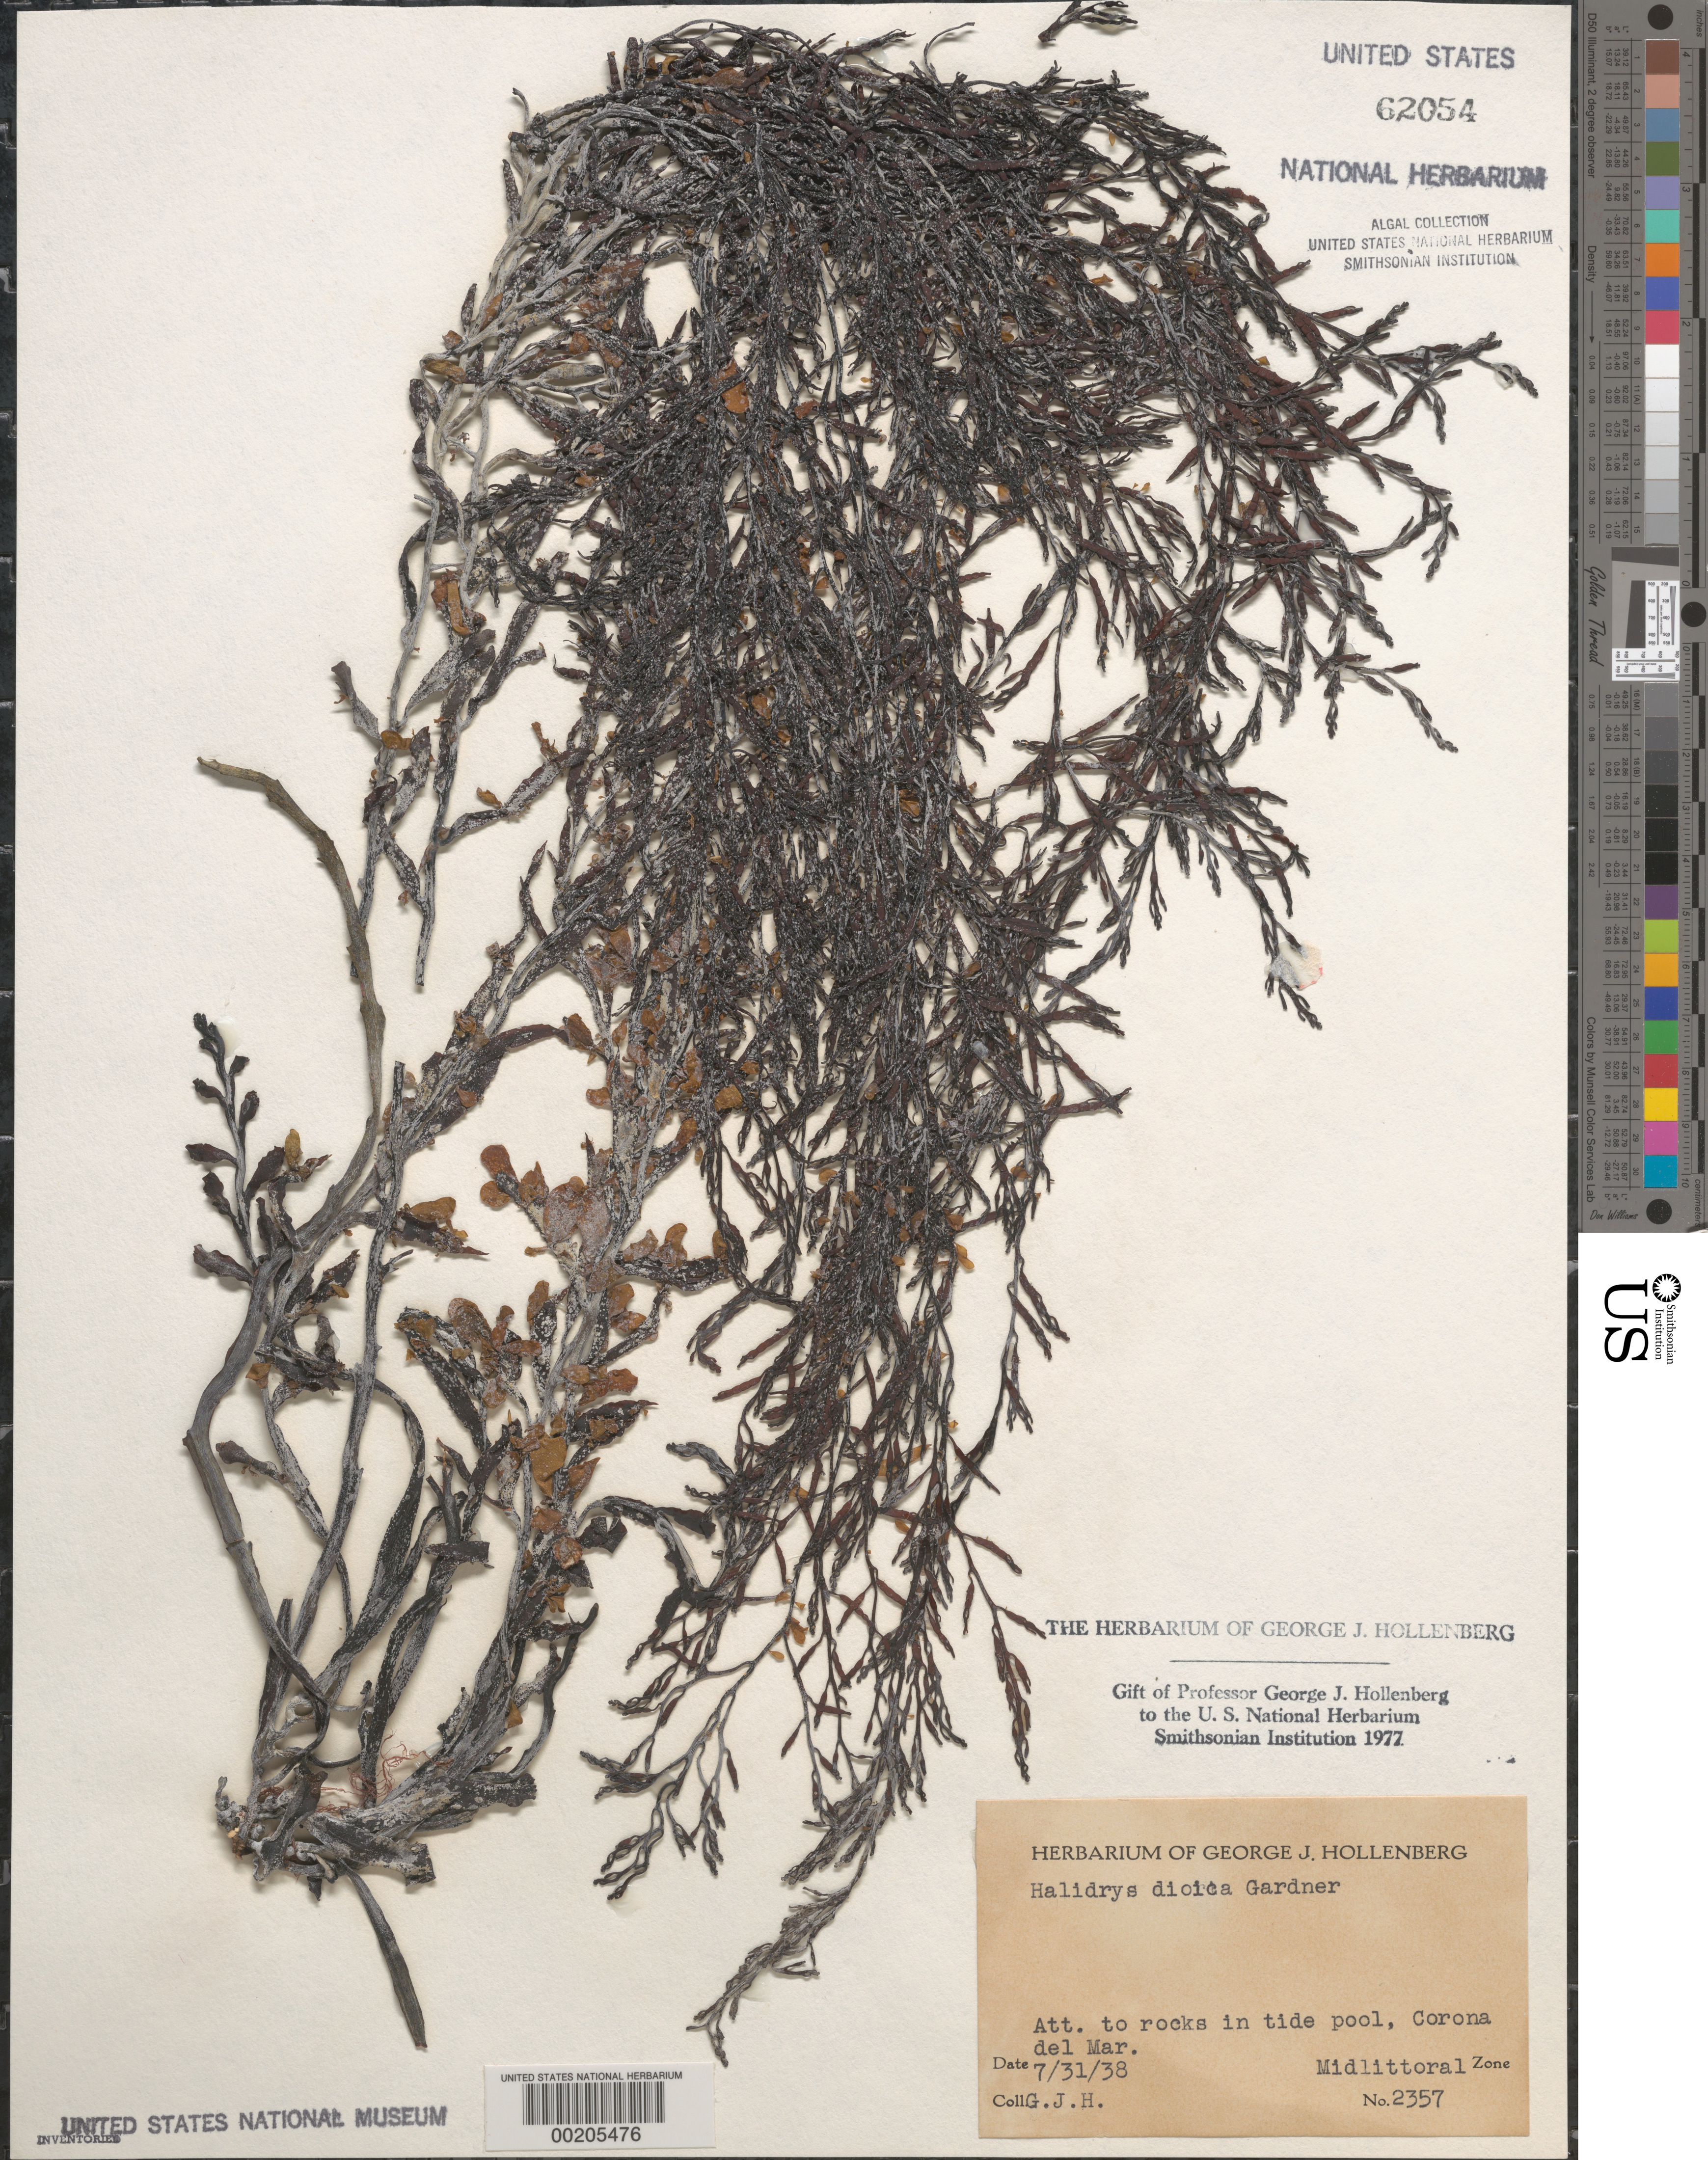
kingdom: Chromista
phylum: Ochrophyta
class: Phaeophyceae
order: Fucales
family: Sargassaceae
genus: Halidrys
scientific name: Halidrys dioica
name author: N.L. Gardner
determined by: Hollenberg, George J.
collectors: G. Hollenberg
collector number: GJH 2357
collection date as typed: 31 Jul 1938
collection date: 1938-07-31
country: United States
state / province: California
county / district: Orange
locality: Corona del Mar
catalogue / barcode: US 62054